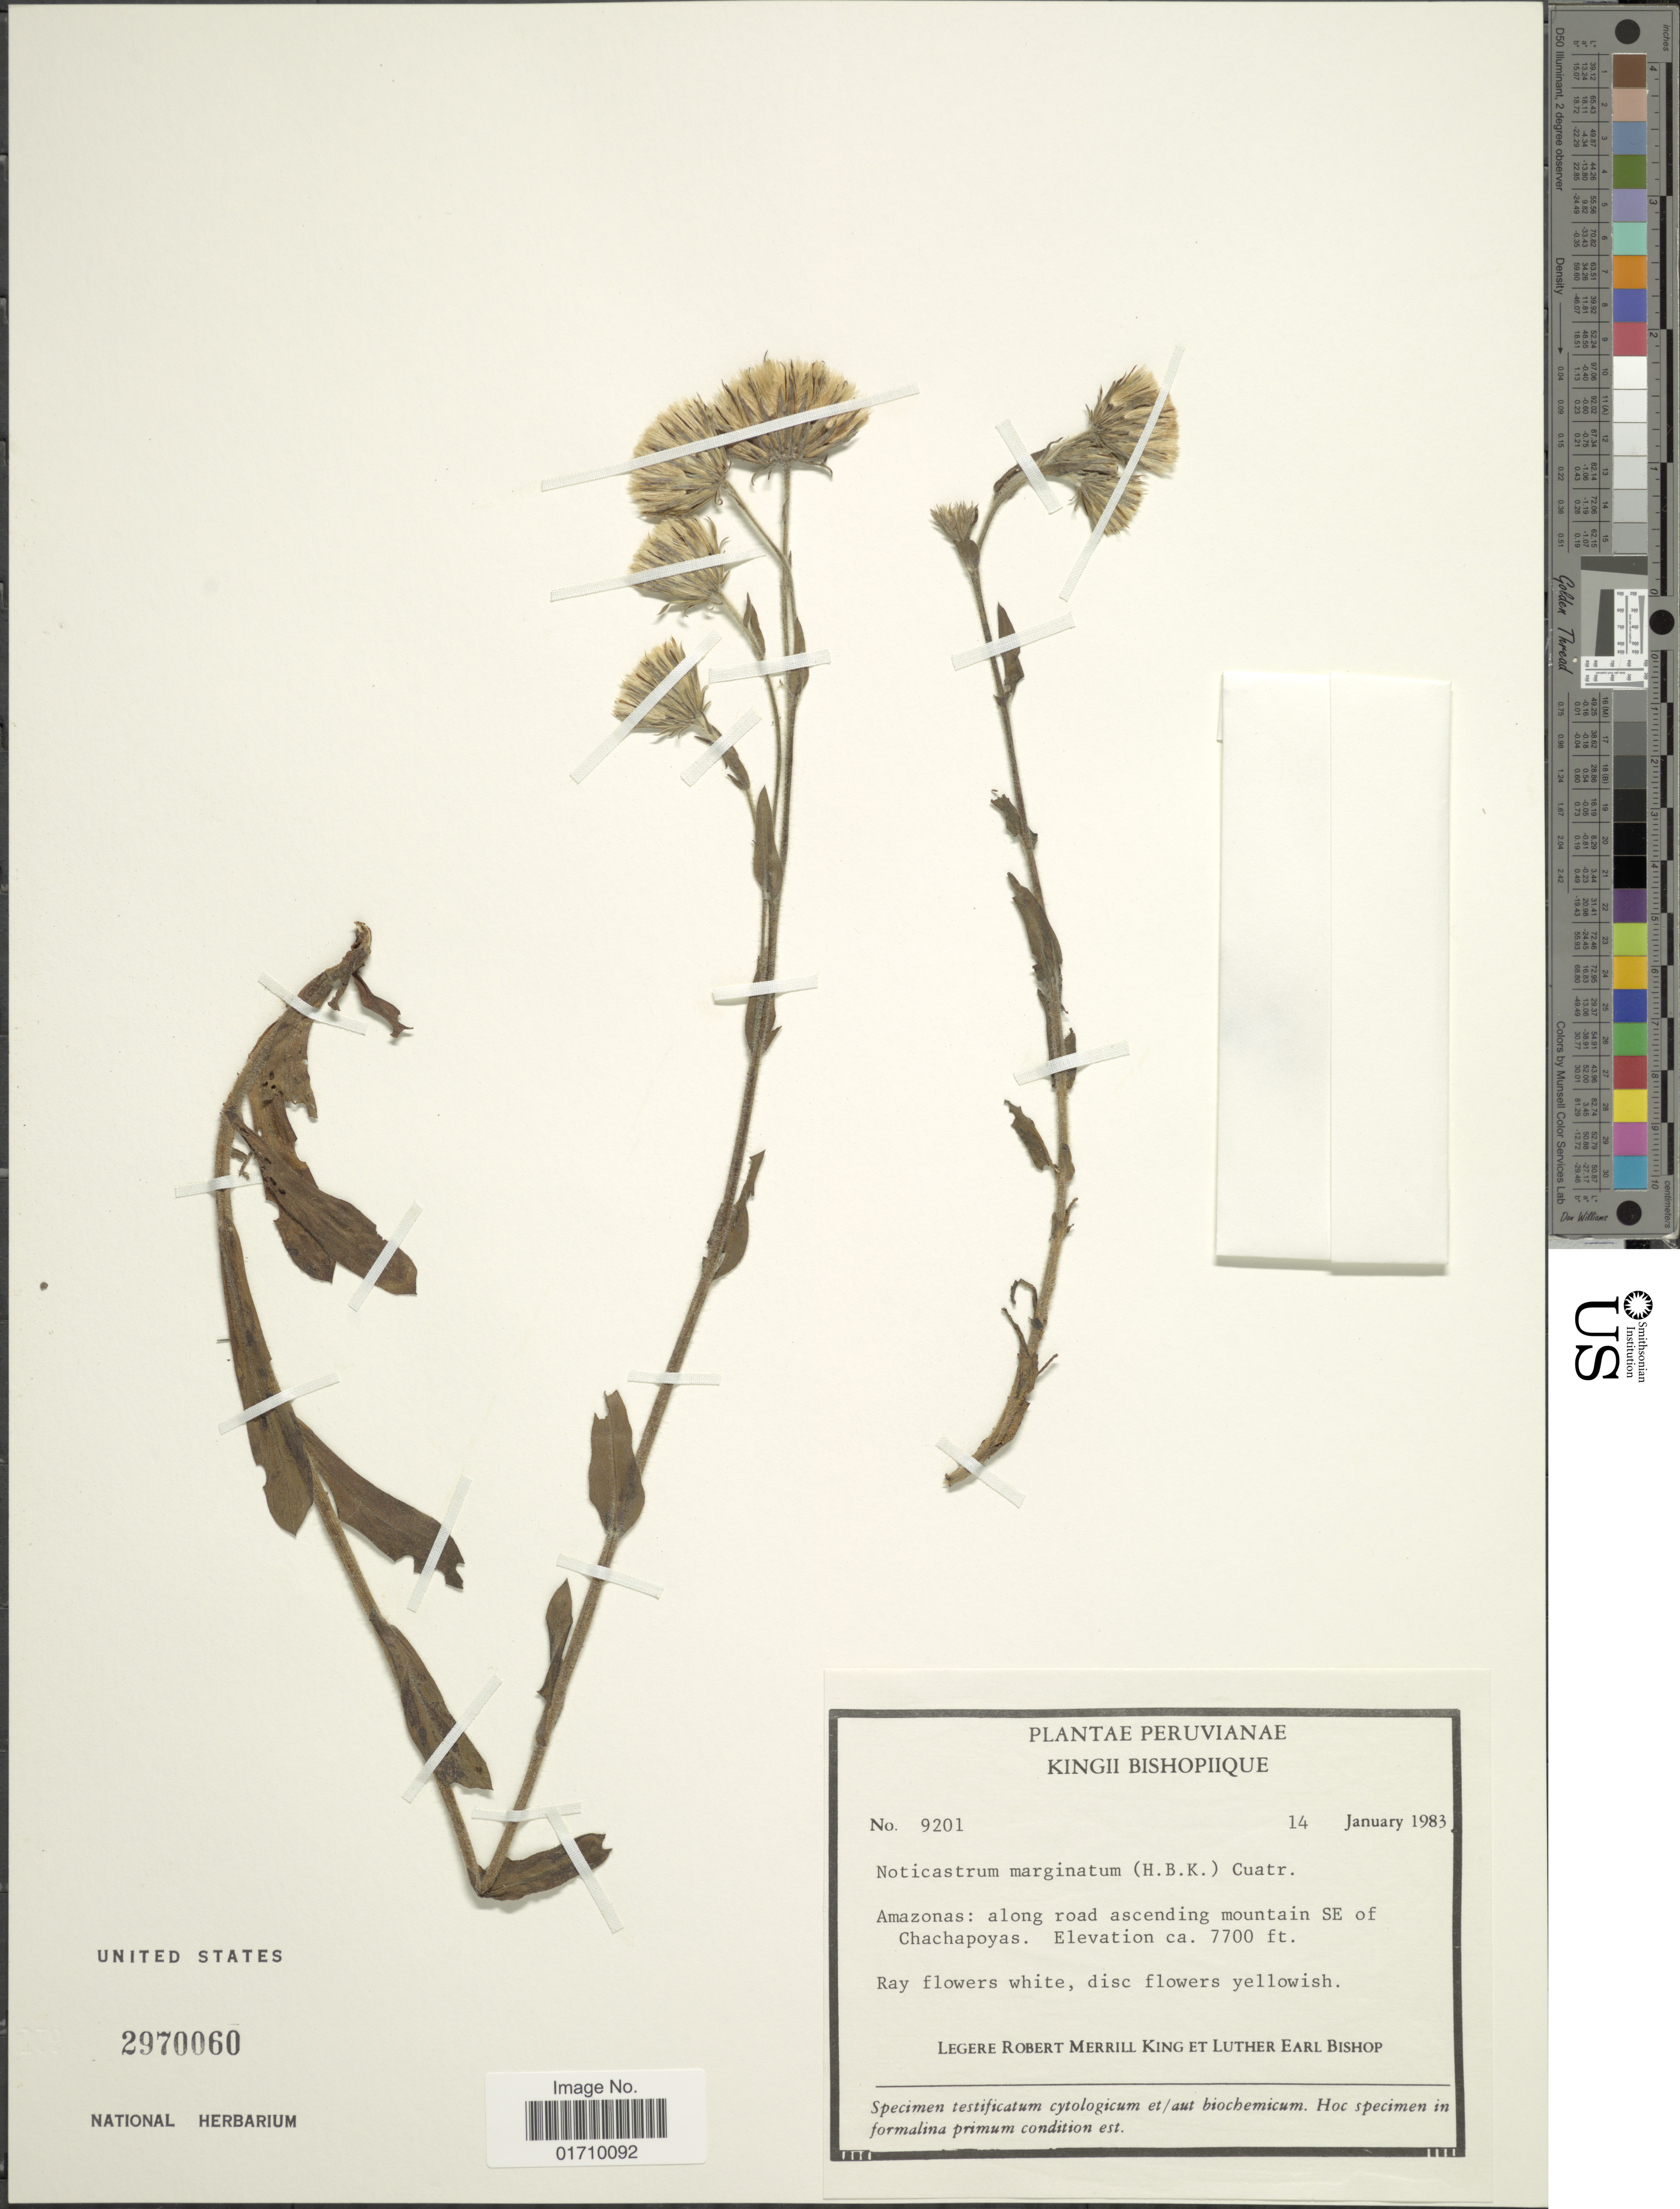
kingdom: Plantae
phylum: Tracheophyta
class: Magnoliopsida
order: Asterales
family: Asteraceae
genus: Noticastrum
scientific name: Noticastrum marginatum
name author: (Kunth) Cuatrec.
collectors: R. M. King & L. E. Bishop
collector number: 9201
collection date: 1983-01-14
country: Peru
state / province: Amazonas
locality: Along road ascending mountain SE of Chachapoyas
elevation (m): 2347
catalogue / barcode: US 2970060